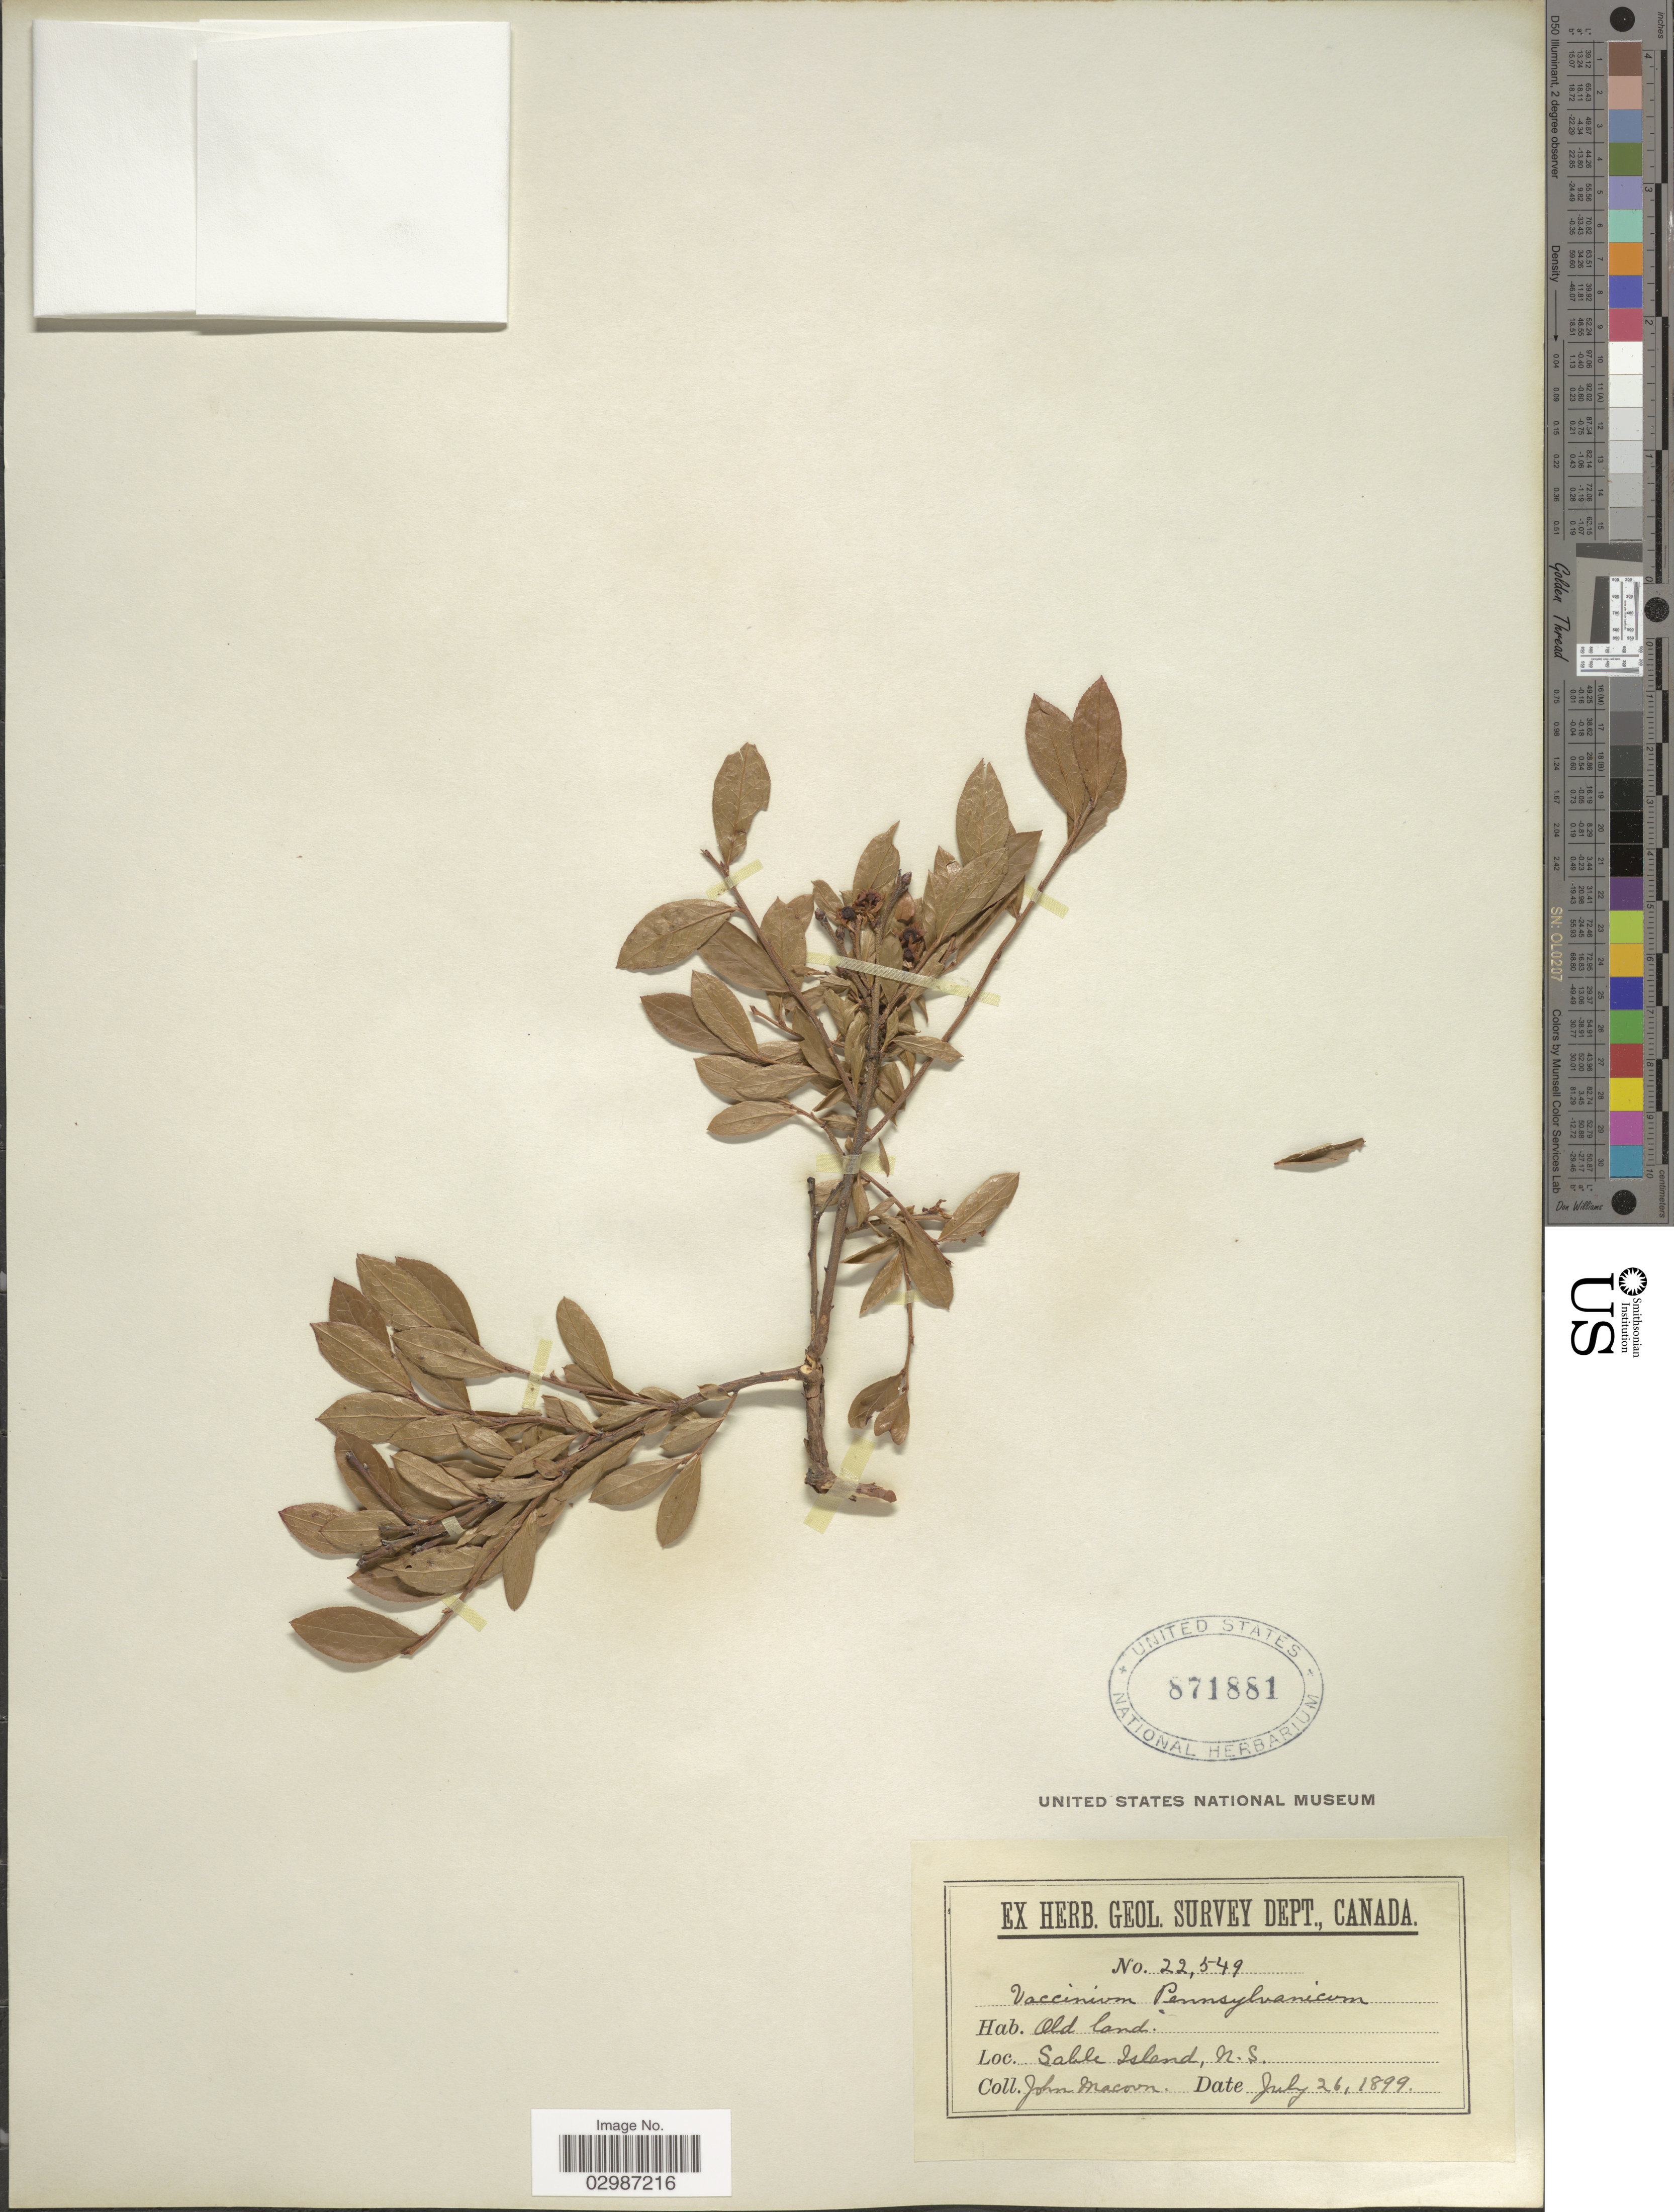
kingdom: Plantae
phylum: Tracheophyta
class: Magnoliopsida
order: Ericales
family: Ericaceae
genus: Vaccinium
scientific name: Vaccinium angustifolium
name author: Aiton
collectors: J. Macoun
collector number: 22549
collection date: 1899-07-26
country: Canada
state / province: Nova Scotia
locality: Sable Island.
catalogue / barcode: US 871881